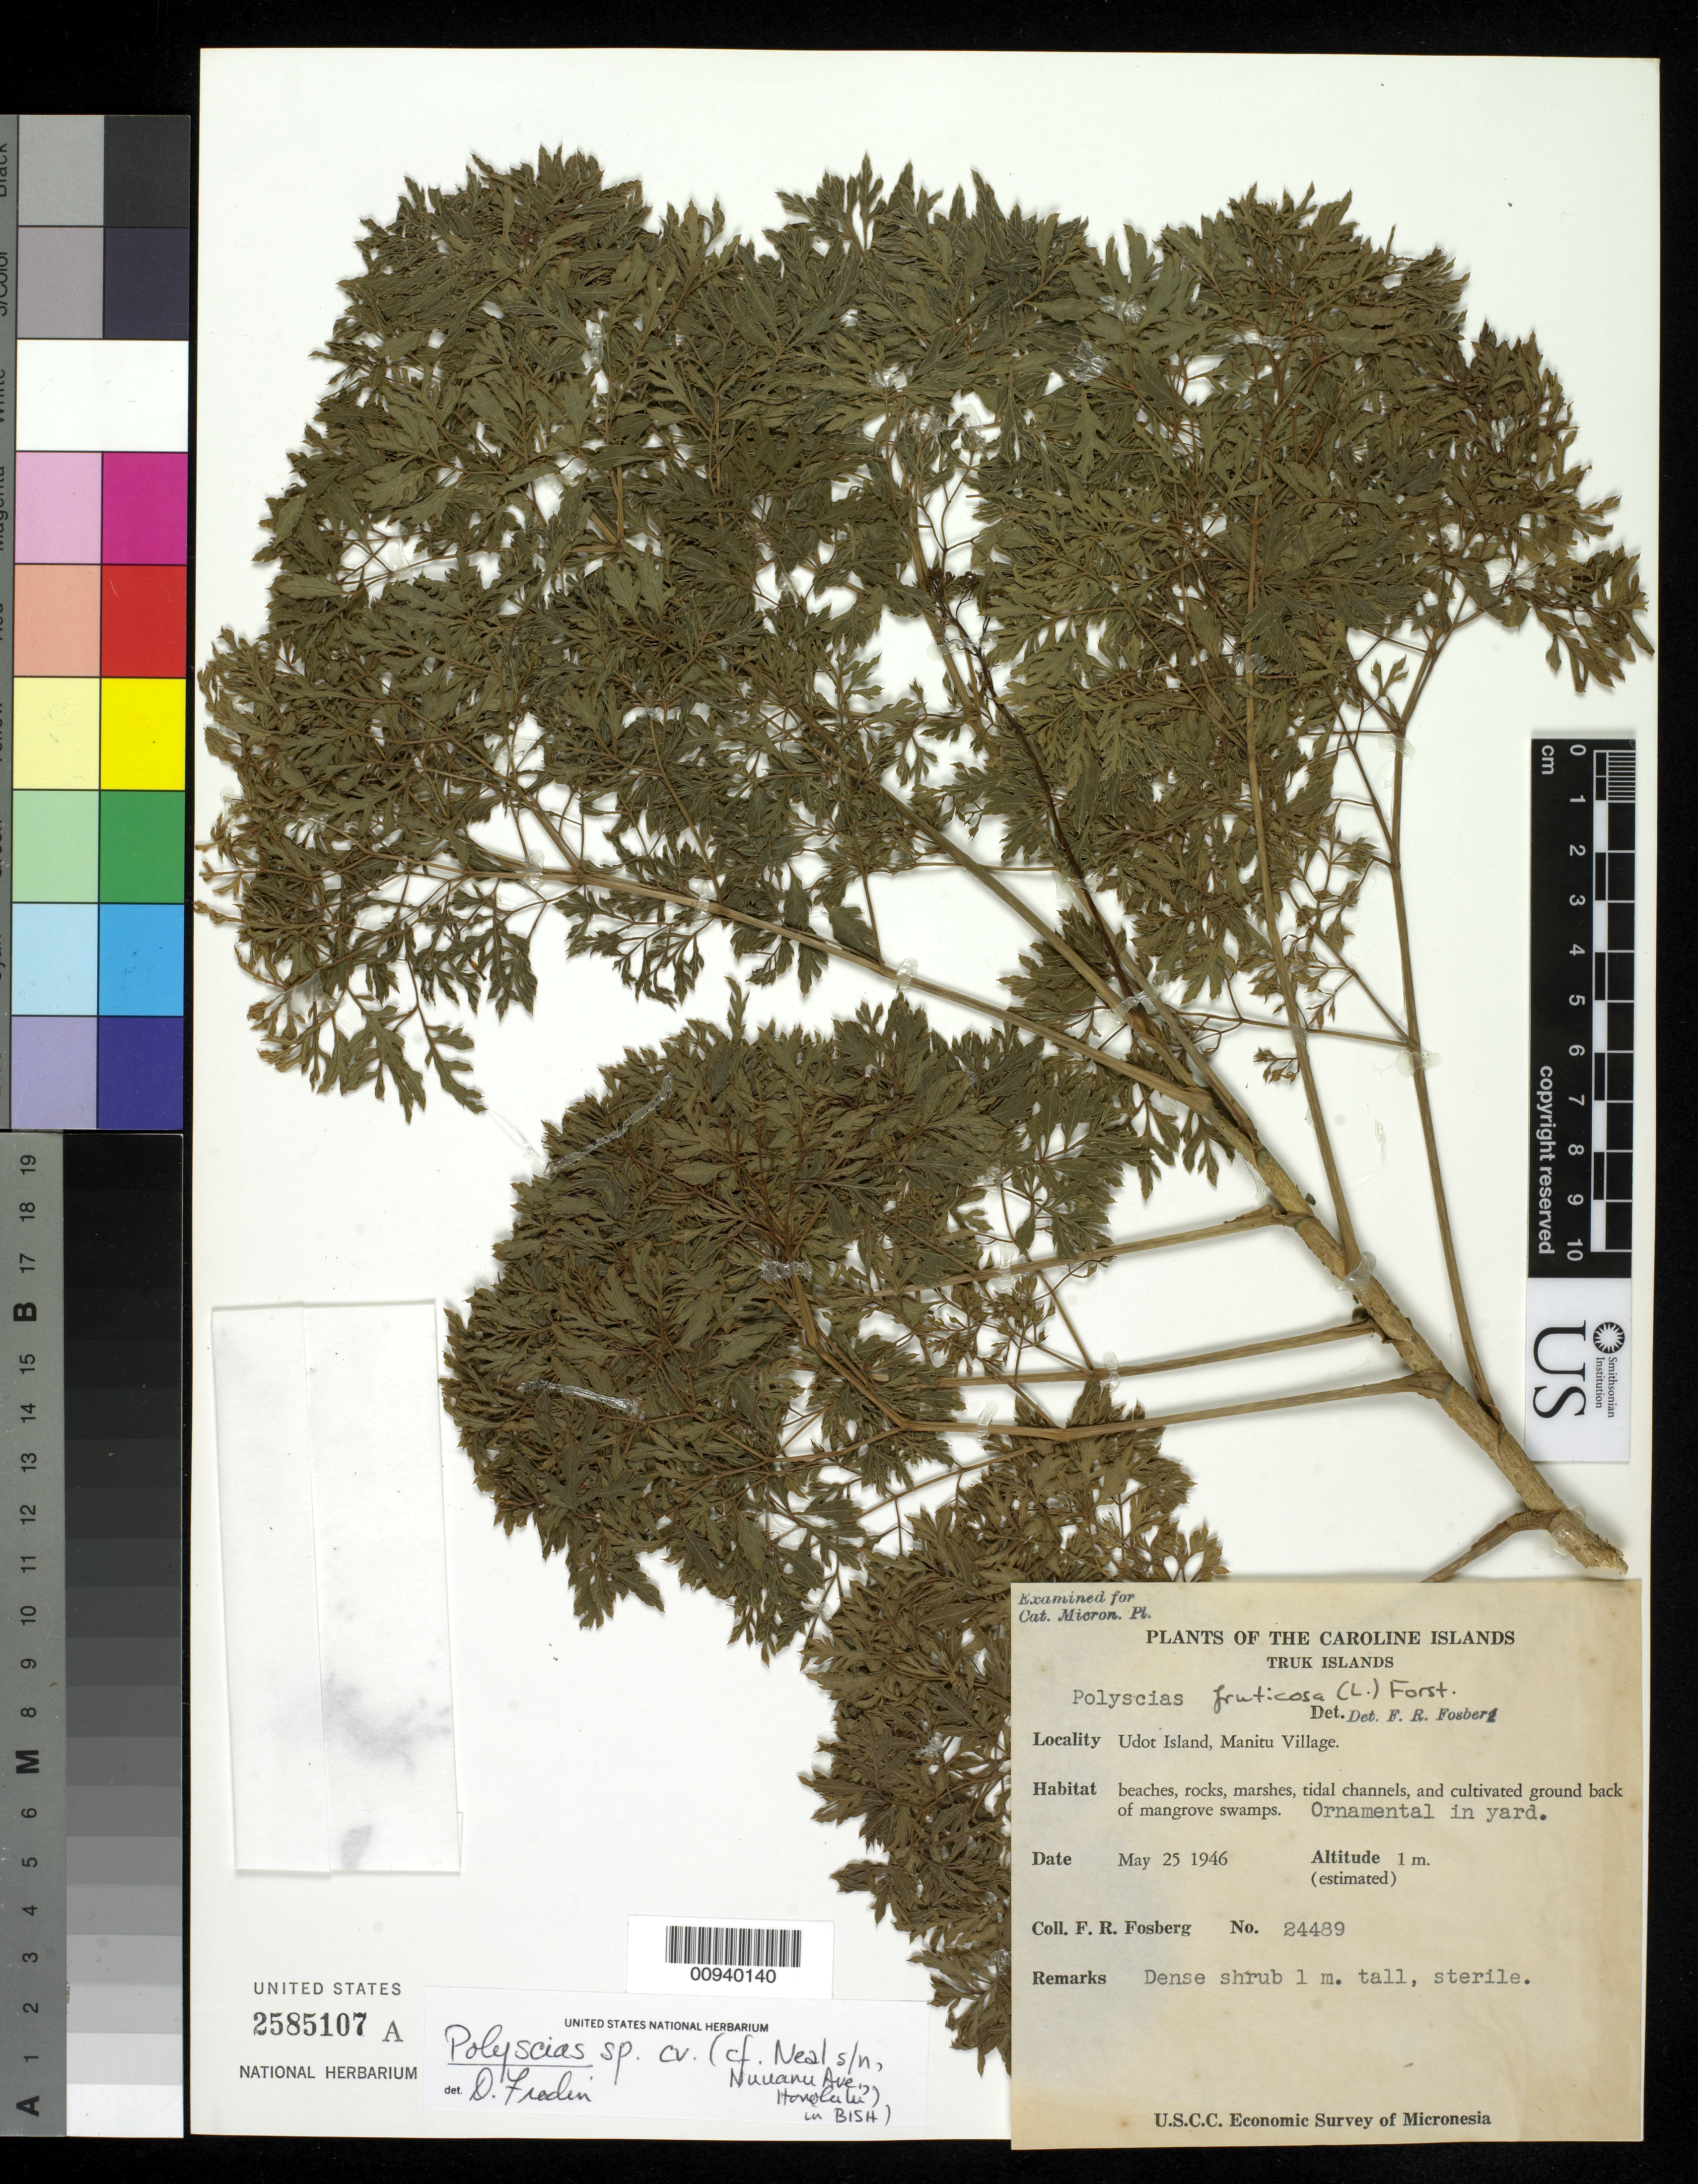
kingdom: Plantae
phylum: Tracheophyta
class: Magnoliopsida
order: Apiales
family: Araliaceae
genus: Polyscias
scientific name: Polyscias fruticosa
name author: (L.) Harms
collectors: F. R. Fosberg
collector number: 24489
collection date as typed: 25 May 1946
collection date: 1946-05-25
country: Micronesia, Federated States of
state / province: Truk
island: Udot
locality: Manitu Village.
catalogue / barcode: US 2585107